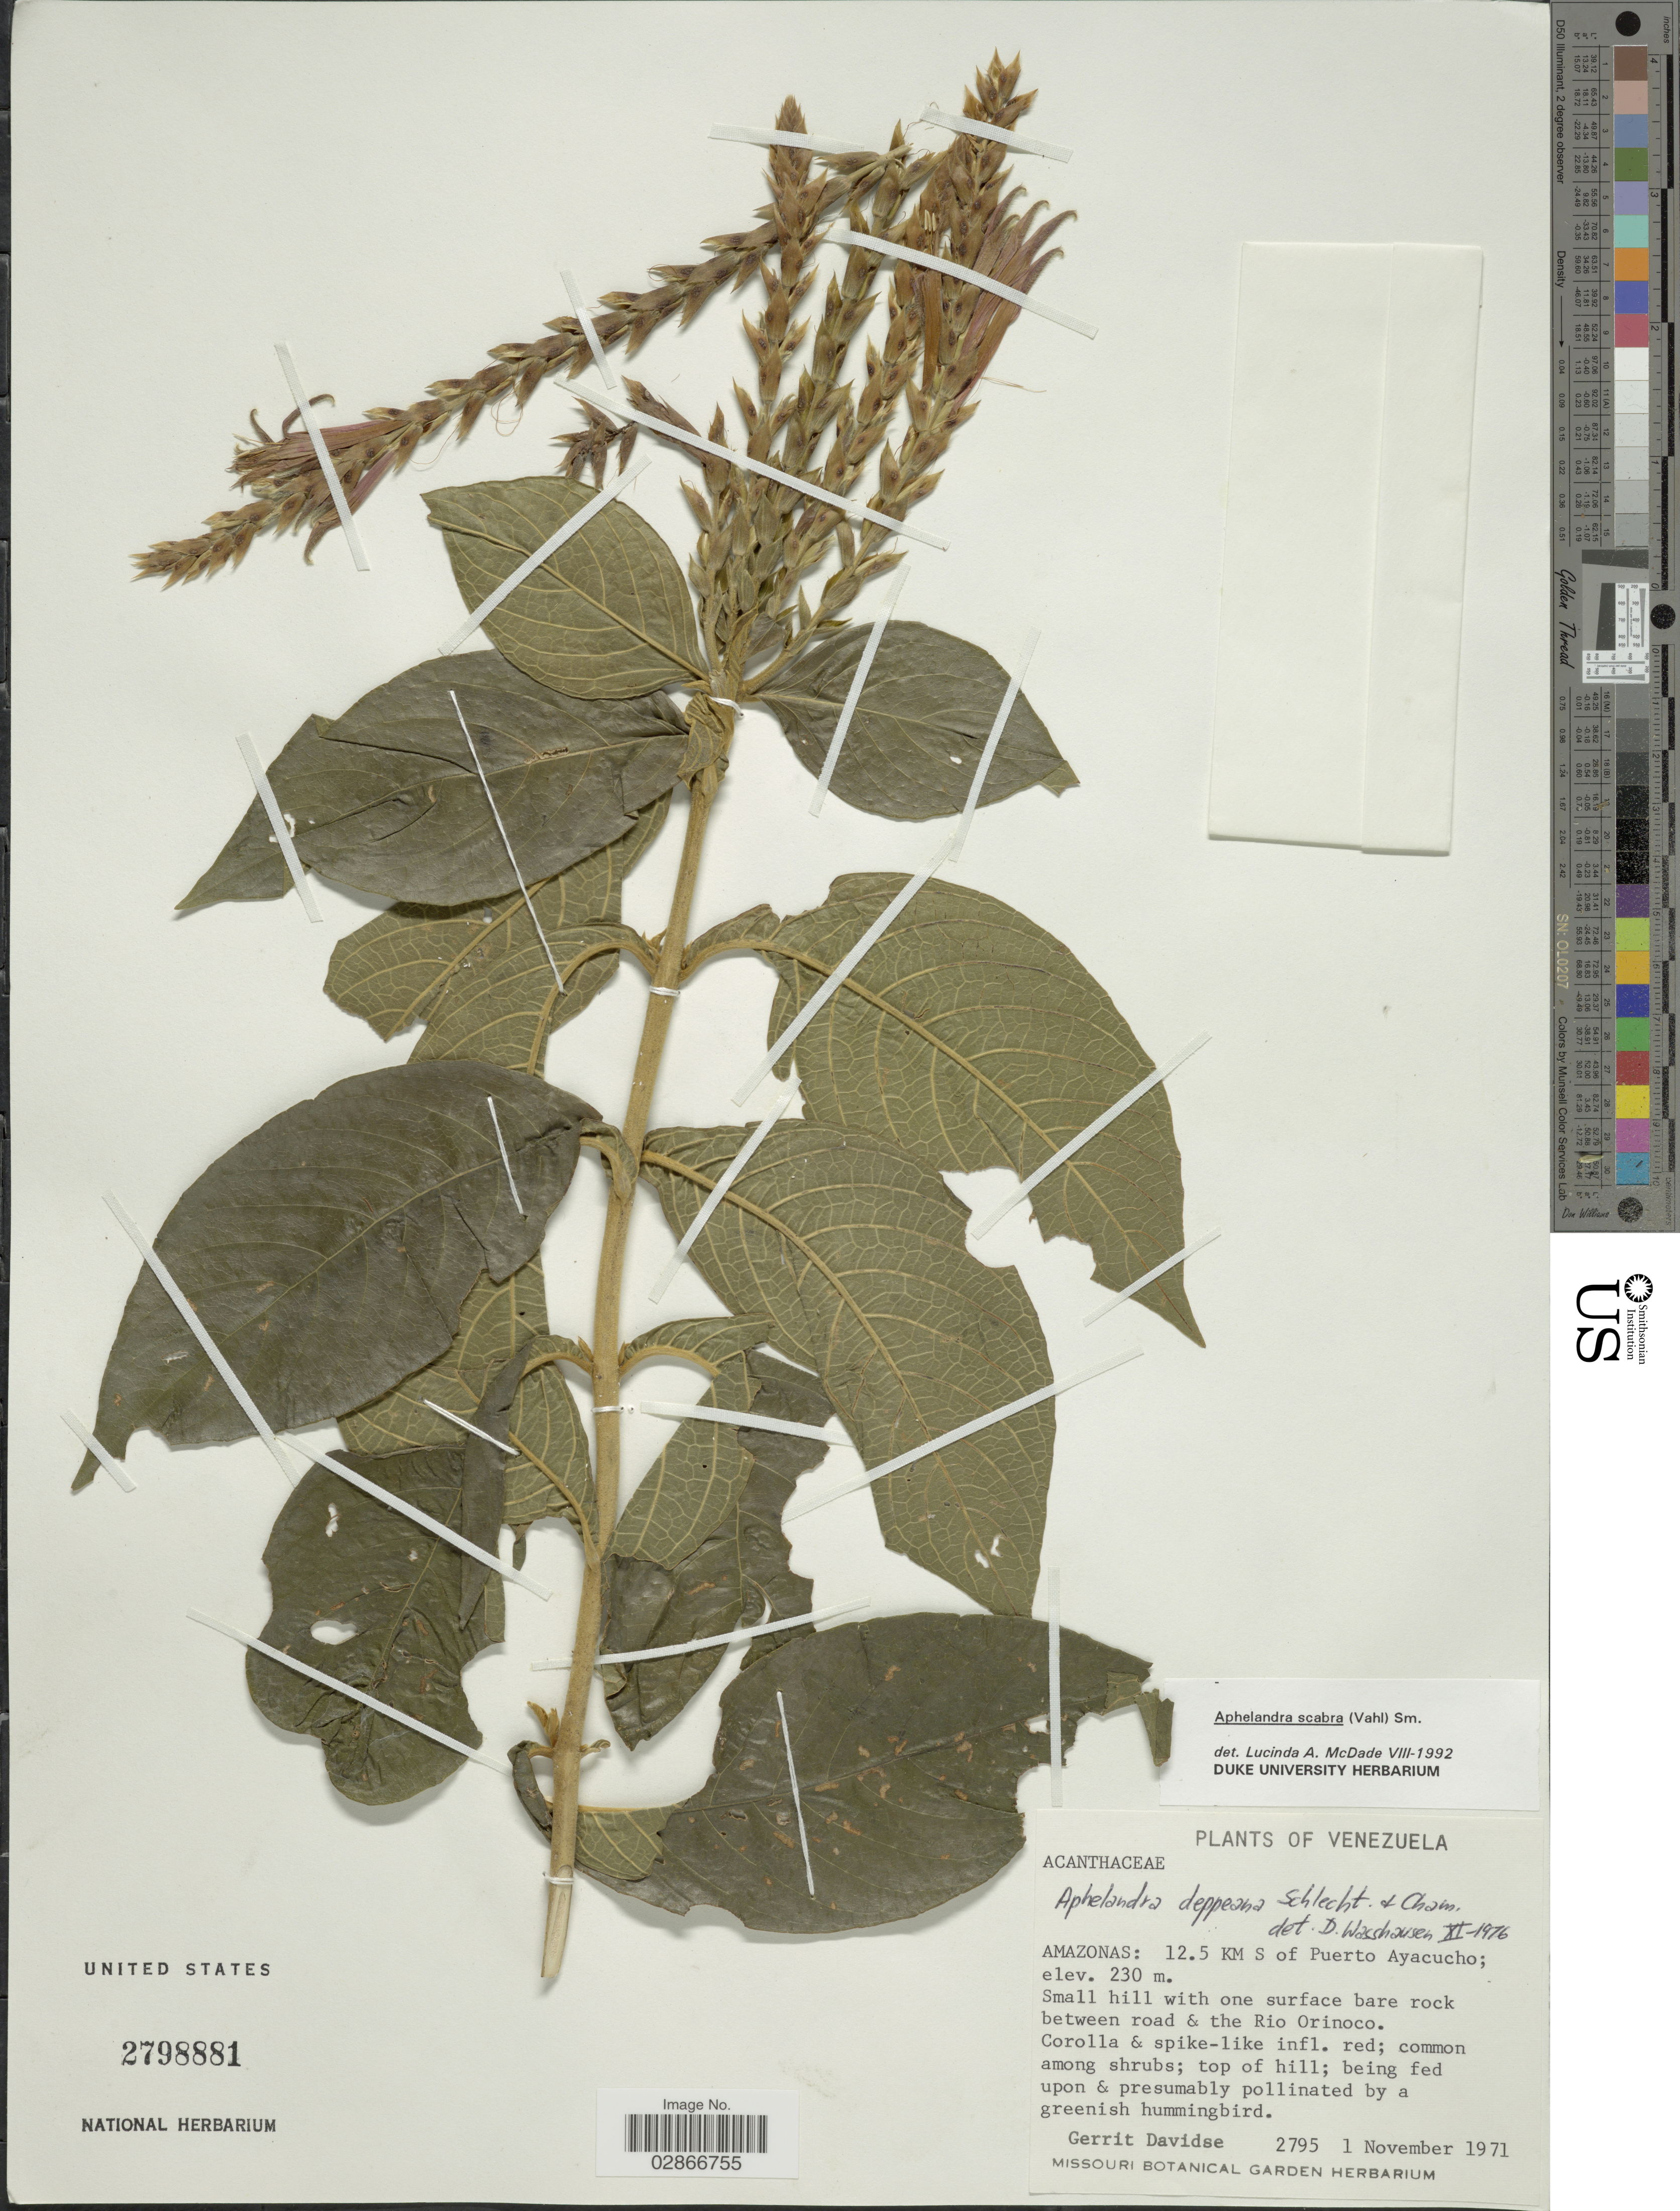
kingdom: Plantae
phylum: Tracheophyta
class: Magnoliopsida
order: Lamiales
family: Acanthaceae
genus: Aphelandra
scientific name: Aphelandra deppeana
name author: Schltdl. & Cham.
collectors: G. Davidse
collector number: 2795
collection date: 1971-11-01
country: Venezuela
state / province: Amazonas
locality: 12.5 KM S of Puerto Ayacucho; Small hill with one surface bare rock between road & the Rio Orinoco.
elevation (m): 230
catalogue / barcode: US 2798881